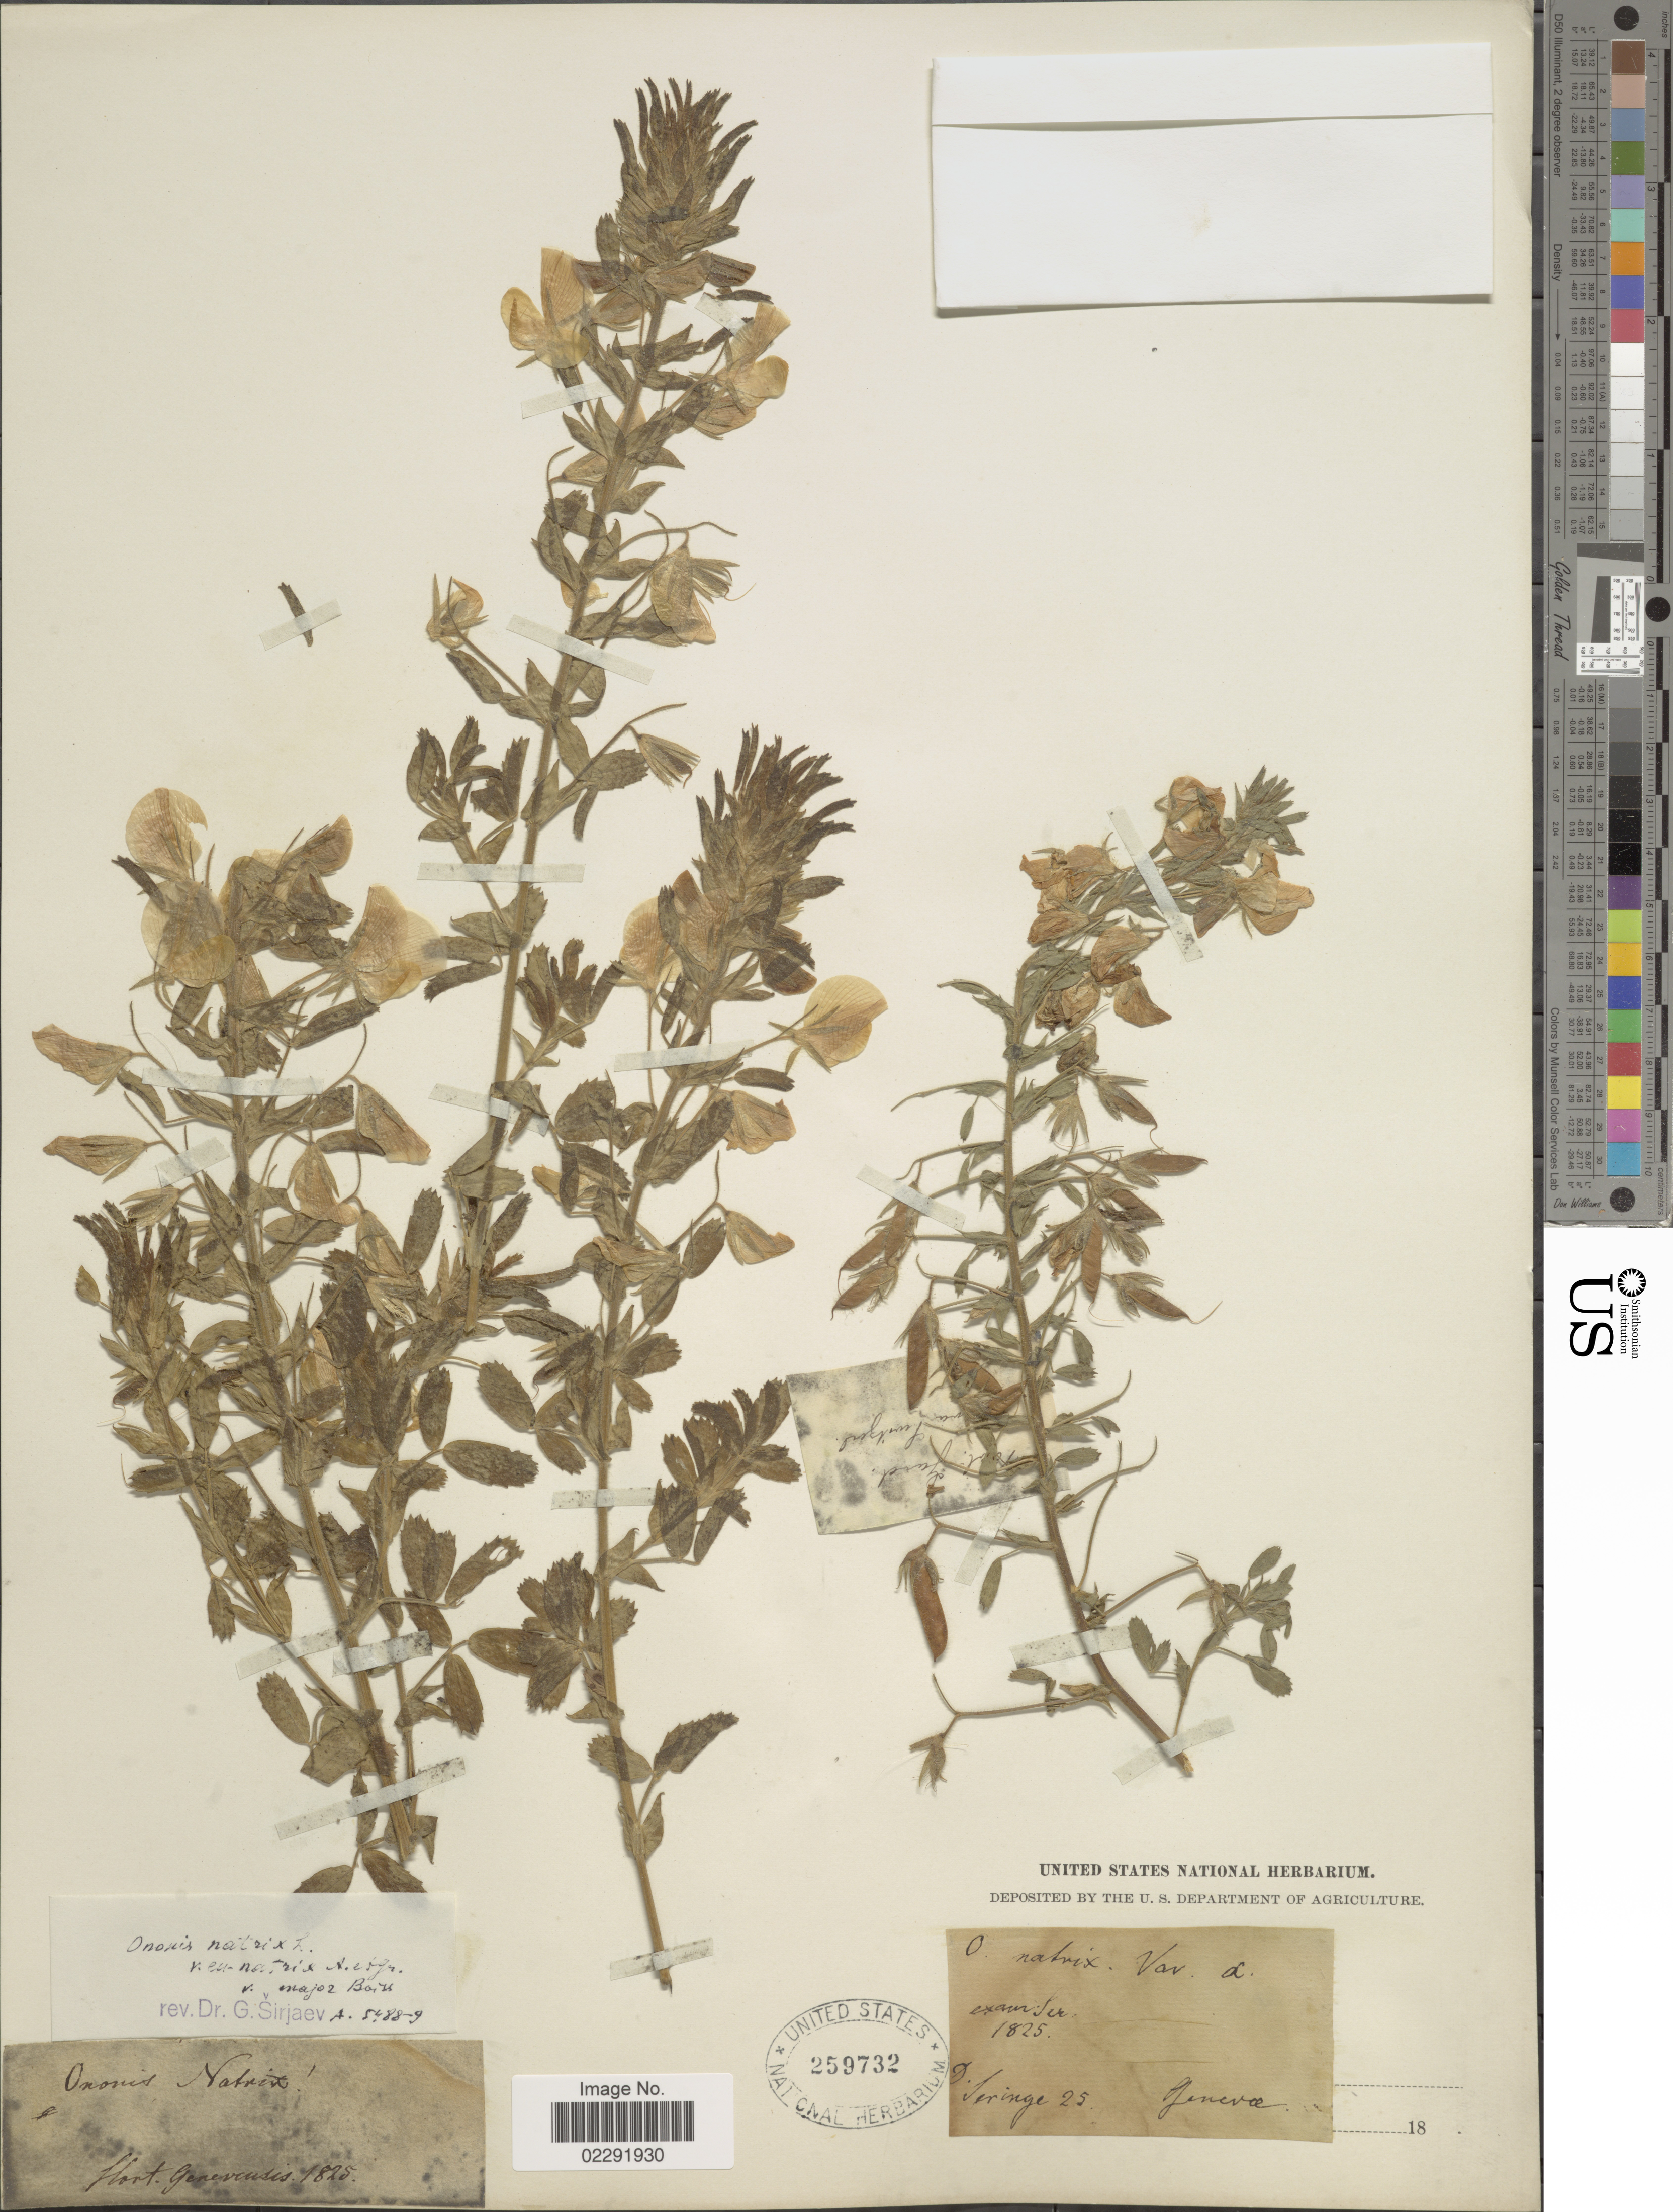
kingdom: Plantae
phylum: Tracheophyta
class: Magnoliopsida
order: Fabales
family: Fabaceae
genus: Ononis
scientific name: Ononis natrix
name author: L.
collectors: N. Seringe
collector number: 25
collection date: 1825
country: Switzerland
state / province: Genève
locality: Hort. Genevensis.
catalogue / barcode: US 259732